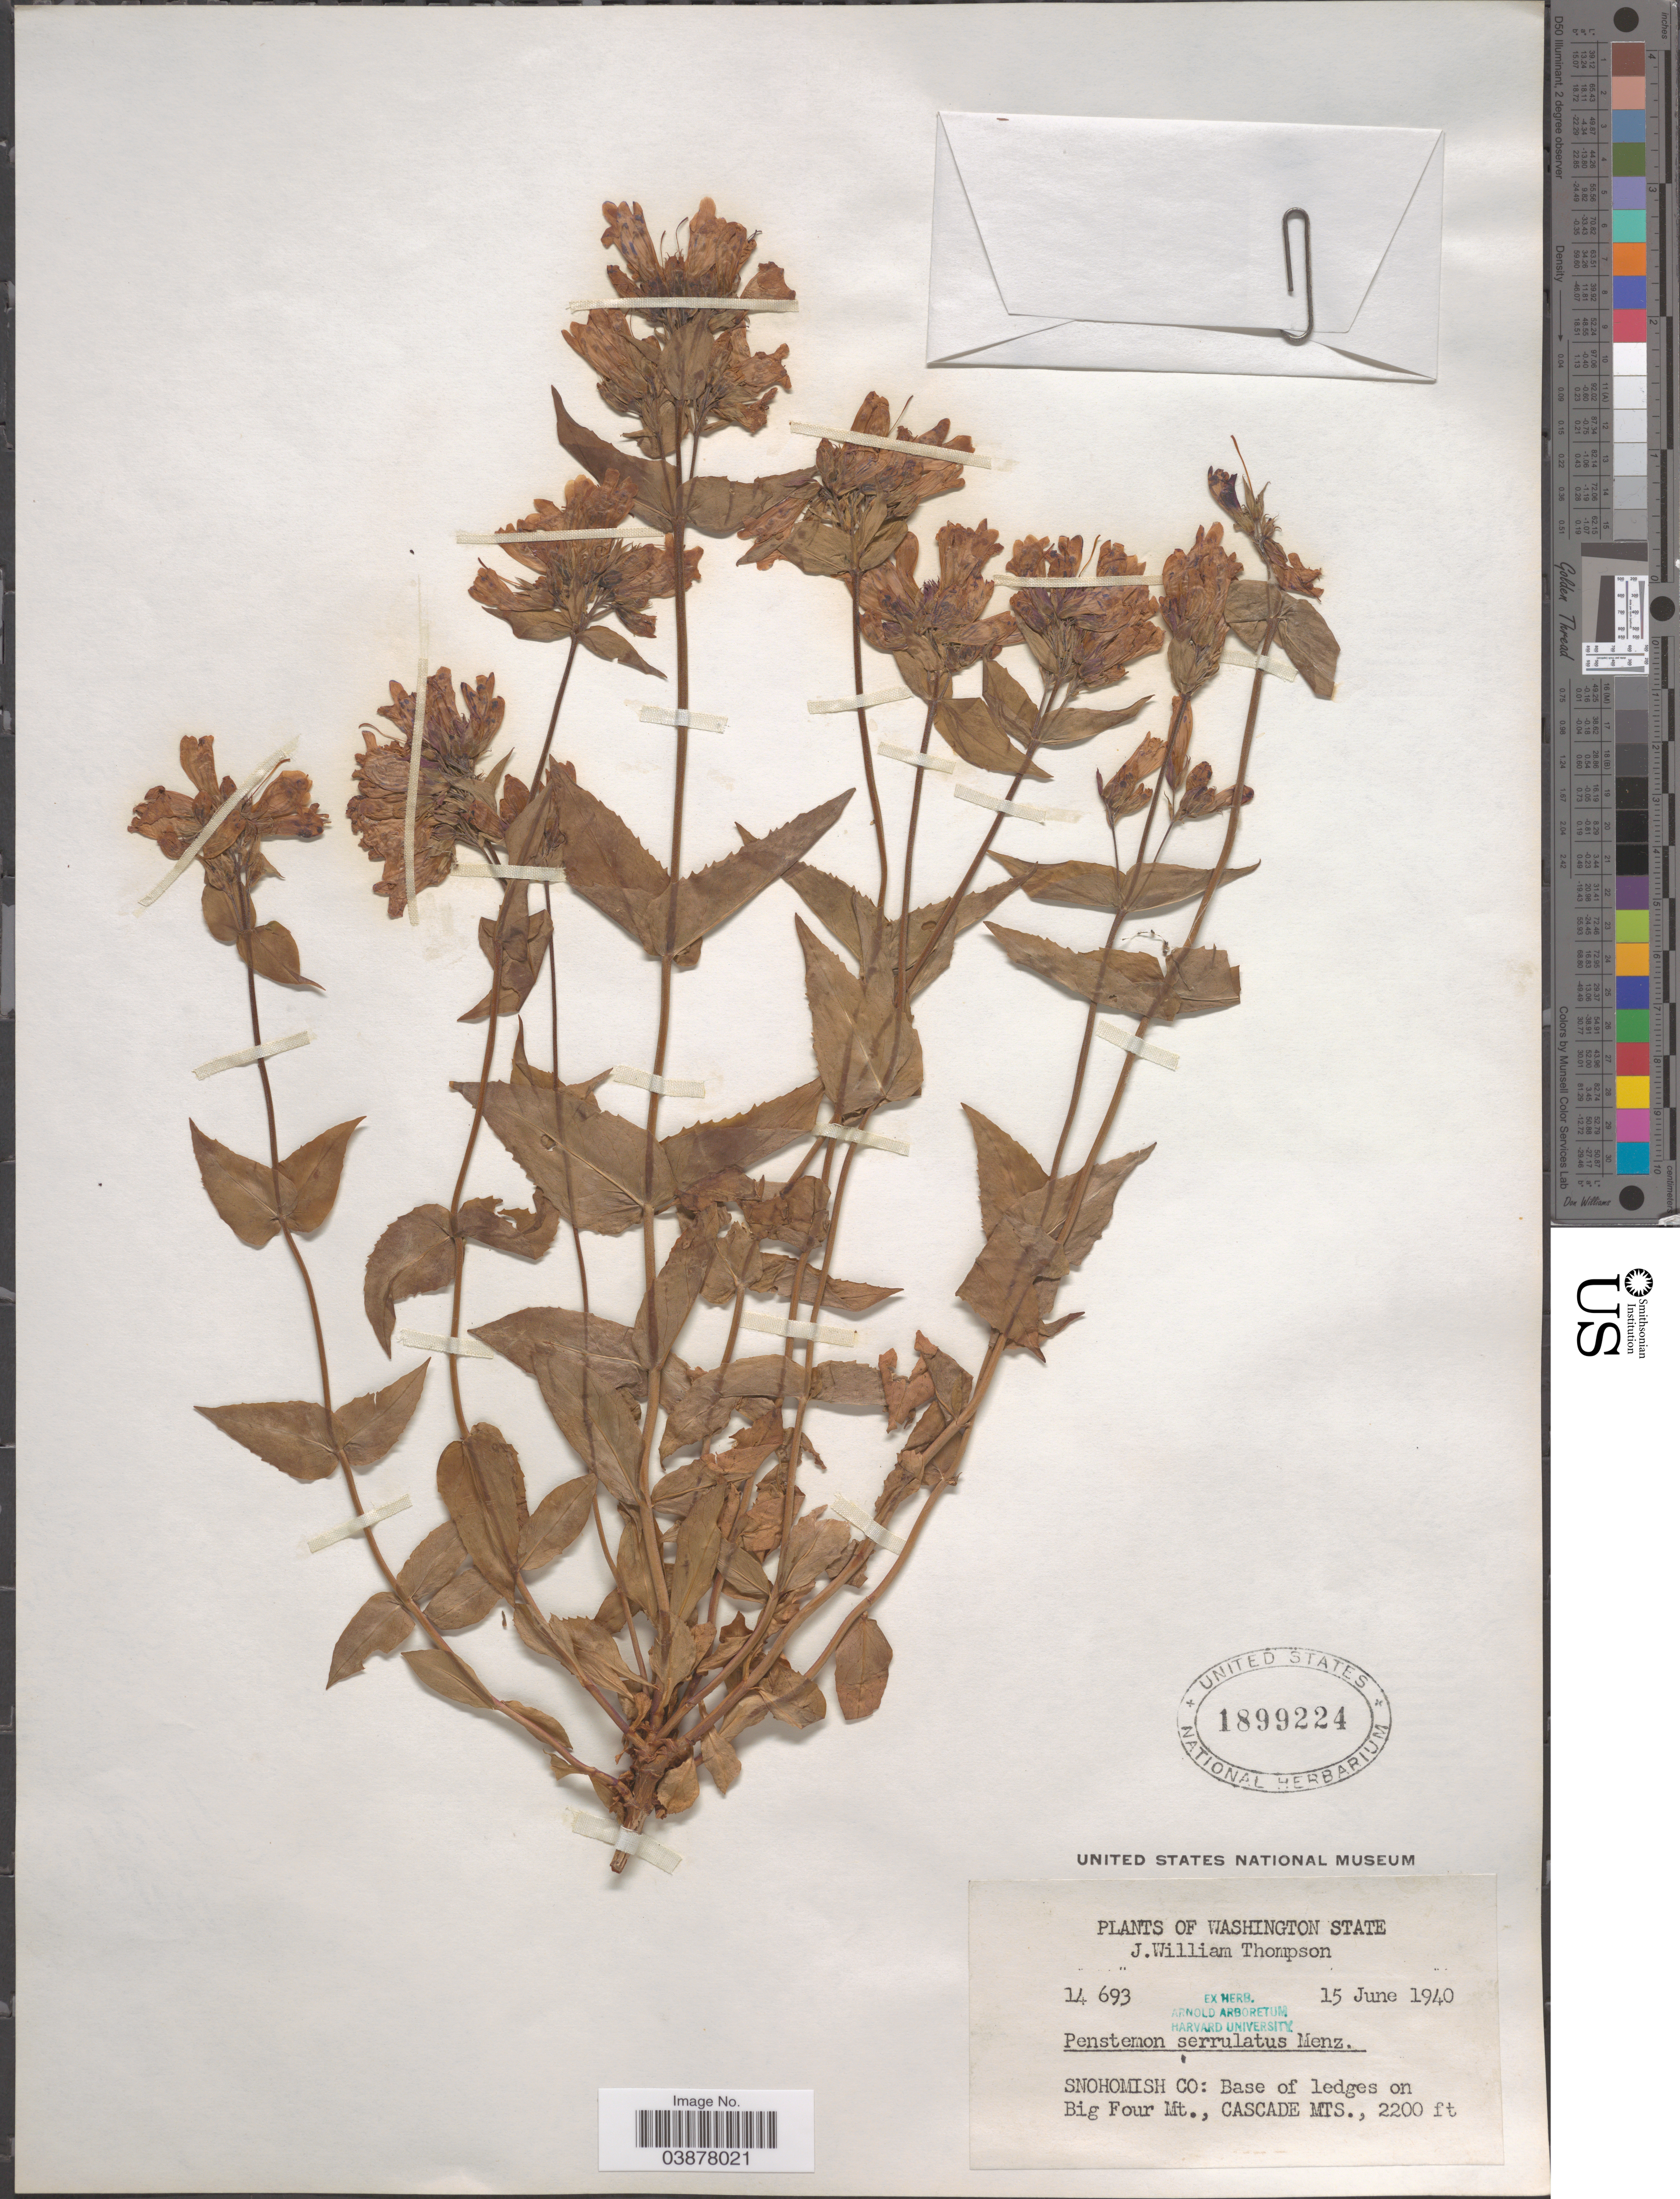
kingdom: Plantae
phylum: Tracheophyta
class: Magnoliopsida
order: Lamiales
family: Plantaginaceae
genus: Penstemon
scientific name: Penstemon serrulatus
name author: Menzies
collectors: J. W. Thompson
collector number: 14693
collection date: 1940-06-15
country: United States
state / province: Washington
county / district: Snohomish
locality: Snohomish Co: Base of ledges on Big Four Mt., Cascade Mts.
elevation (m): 671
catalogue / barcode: US 1899224